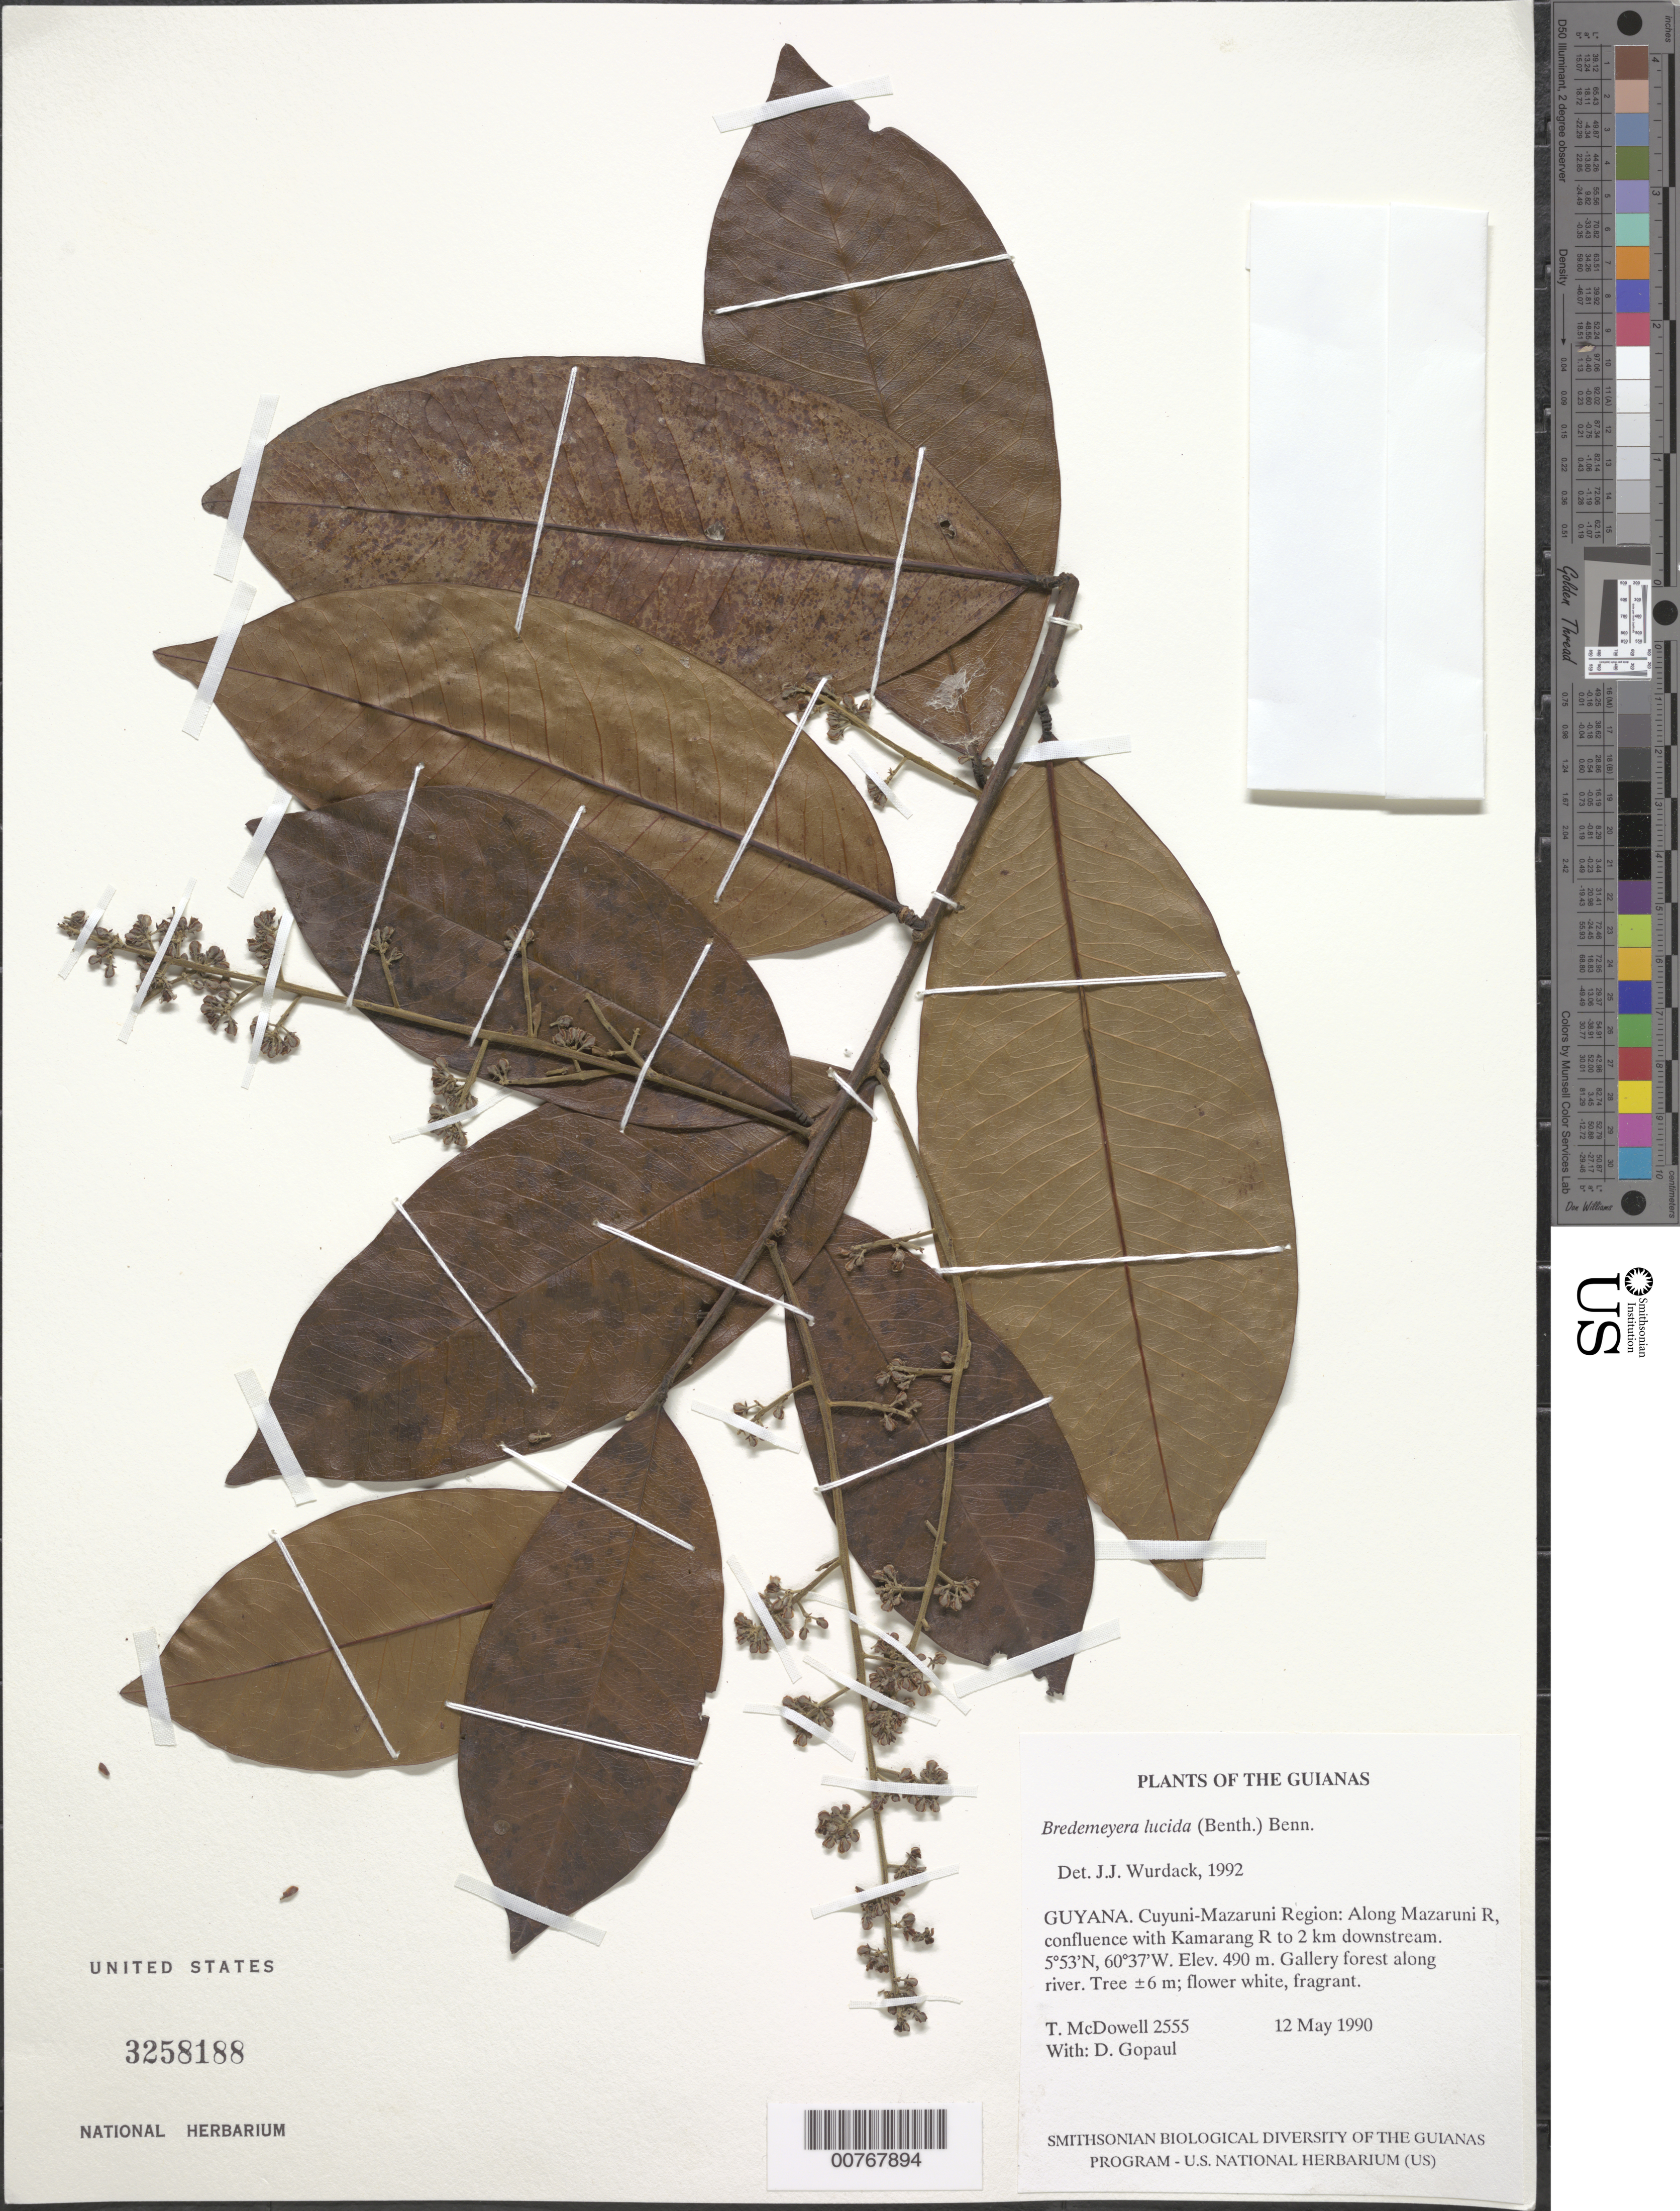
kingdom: Plantae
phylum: Tracheophyta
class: Magnoliopsida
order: Fabales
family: Polygalaceae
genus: Bredemeyera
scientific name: Bredemeyera lucida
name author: (Benth.) Klotzsch ex Hassk.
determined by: Wurdack, John J., (US), US (UNITED STATES)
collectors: T. McDowell & D. Gopaul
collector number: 2555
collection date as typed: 12 May 1990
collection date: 1990-05-12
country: Guyana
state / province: Cuyuni-Mazaruni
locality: Along Mazaruni R, confluence with Kamarang R to 2 km downstream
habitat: Gallery forest along river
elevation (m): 490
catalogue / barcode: US 3258188